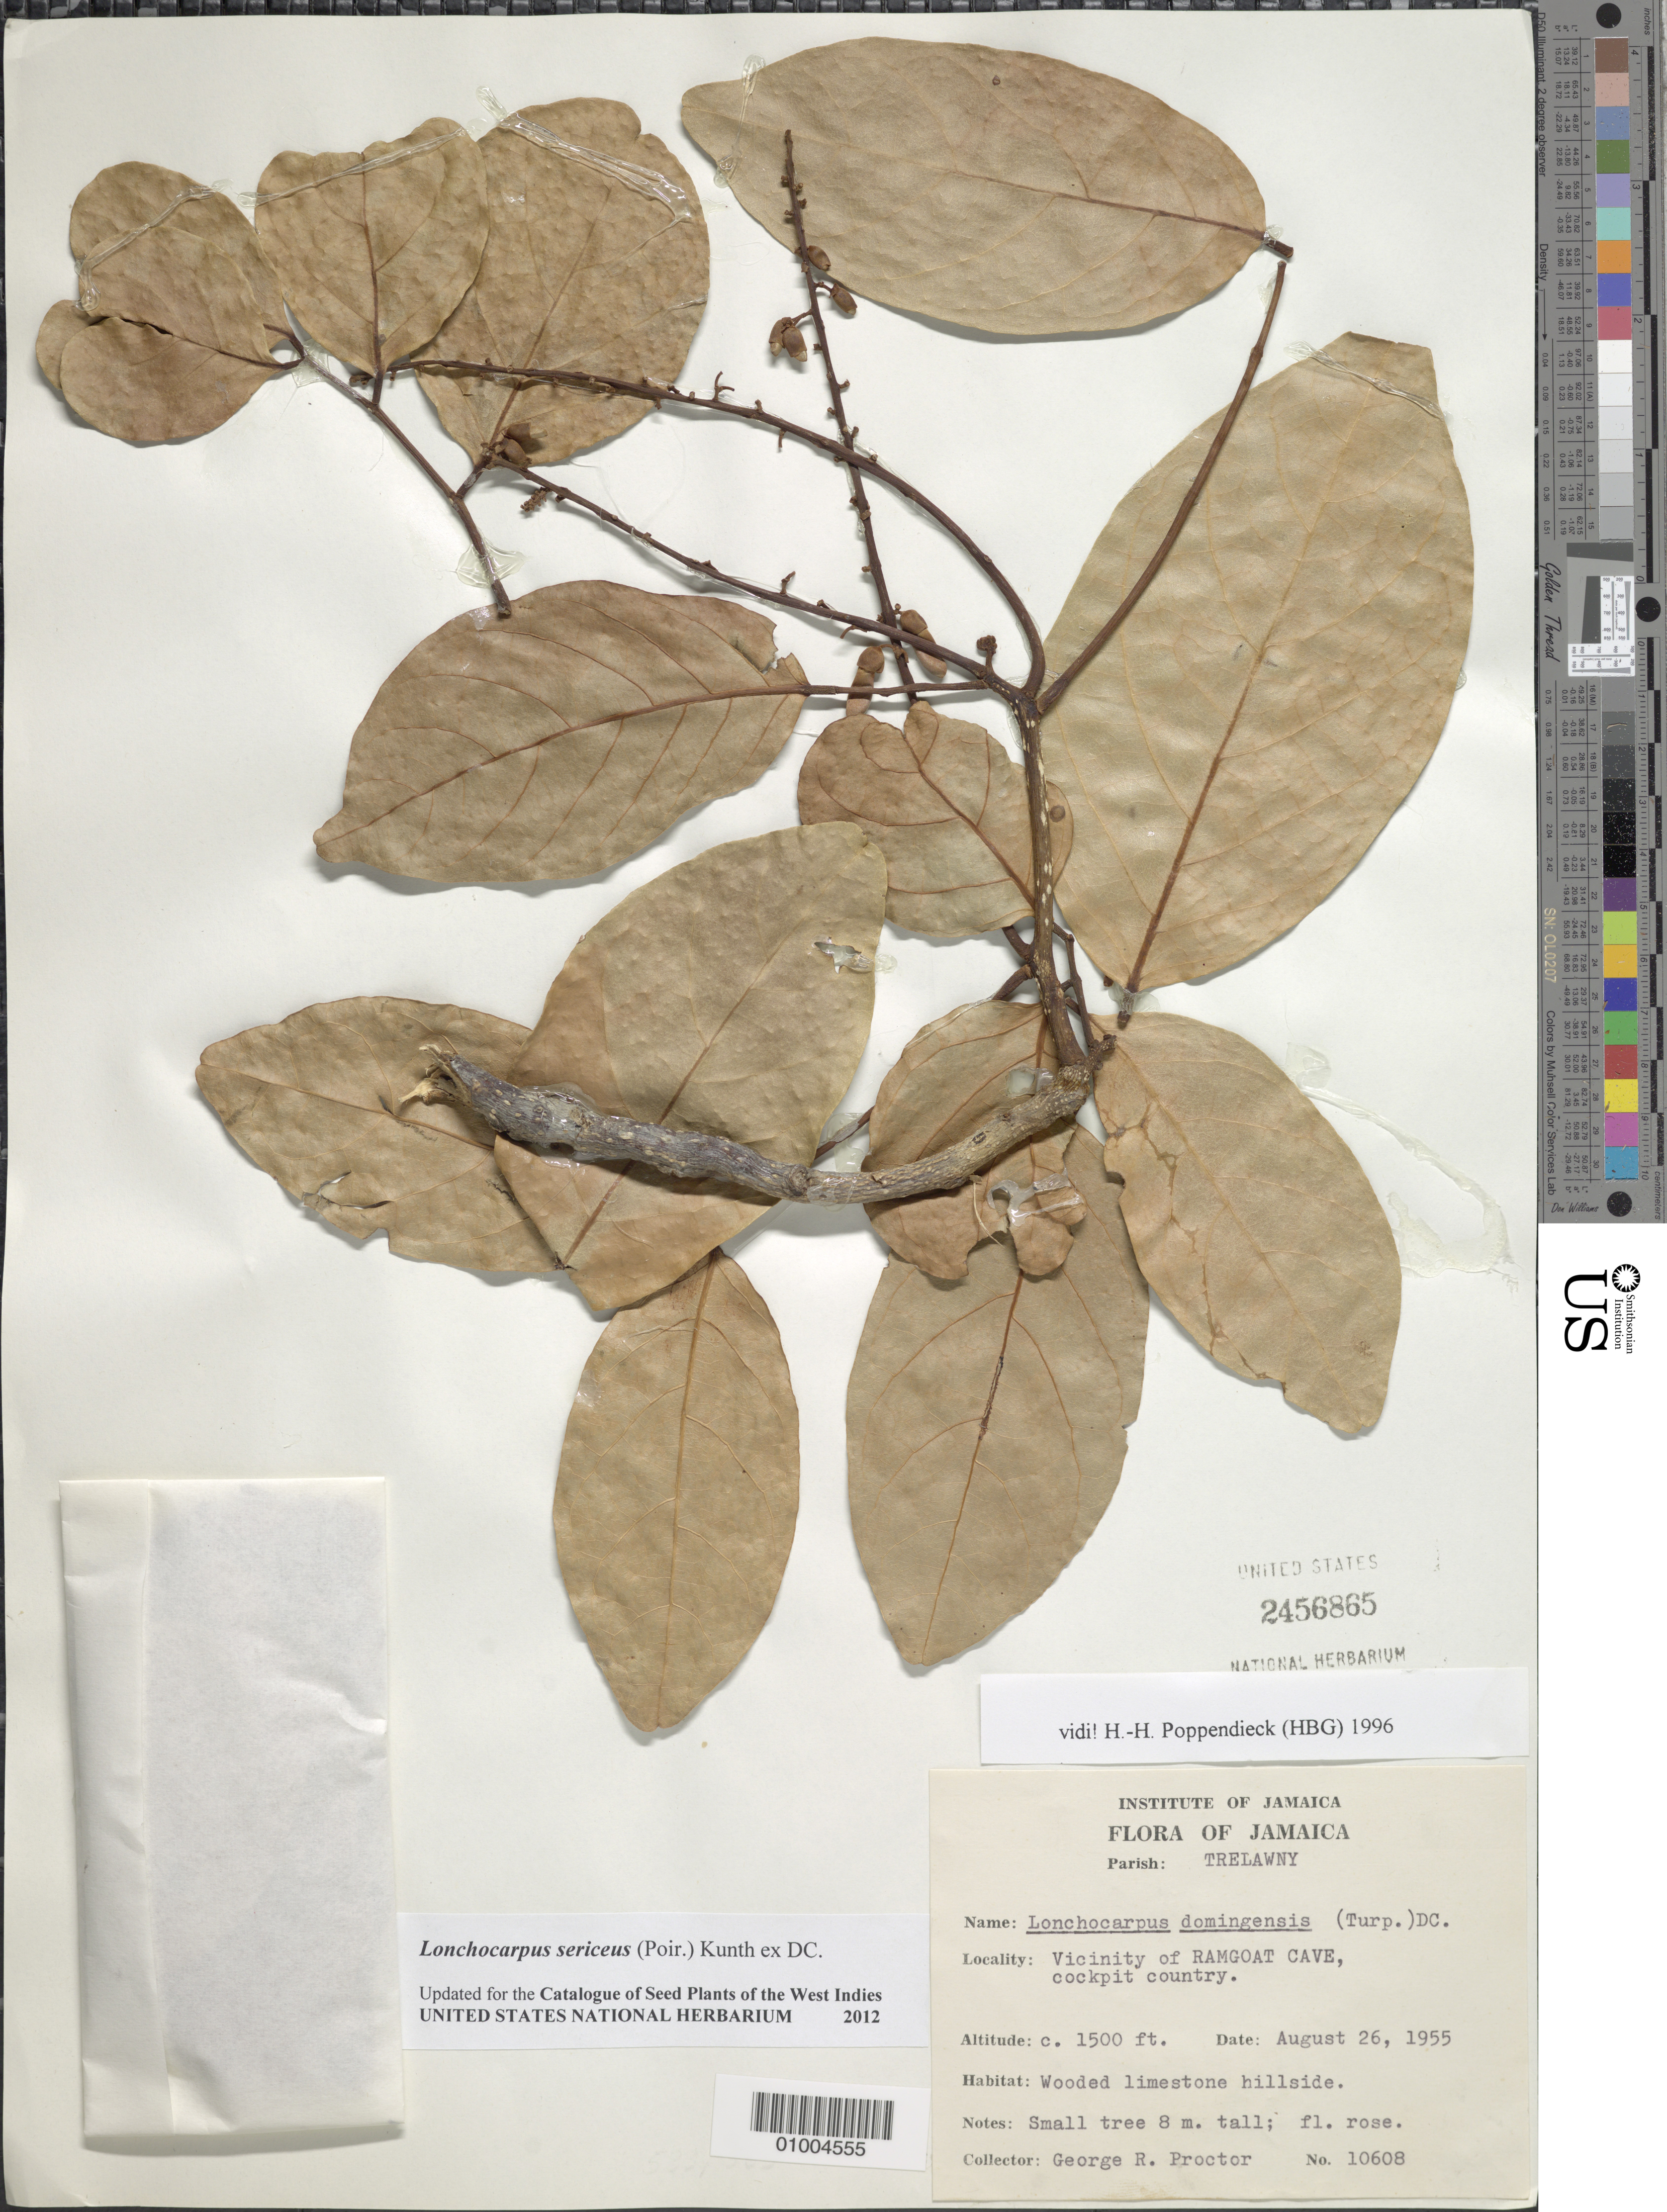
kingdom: Plantae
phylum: Tracheophyta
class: Magnoliopsida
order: Fabales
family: Fabaceae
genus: Lonchocarpus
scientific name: Lonchocarpus sericeus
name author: (Poir.) Kunth ex DC.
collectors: G. R. Proctor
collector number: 10608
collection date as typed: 26 Aug 1955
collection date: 1955-08-26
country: Jamaica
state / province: Trelawny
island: Jamaica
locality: Wooded limestone hills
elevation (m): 457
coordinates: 0 N, 0 E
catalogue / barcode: US 2456865